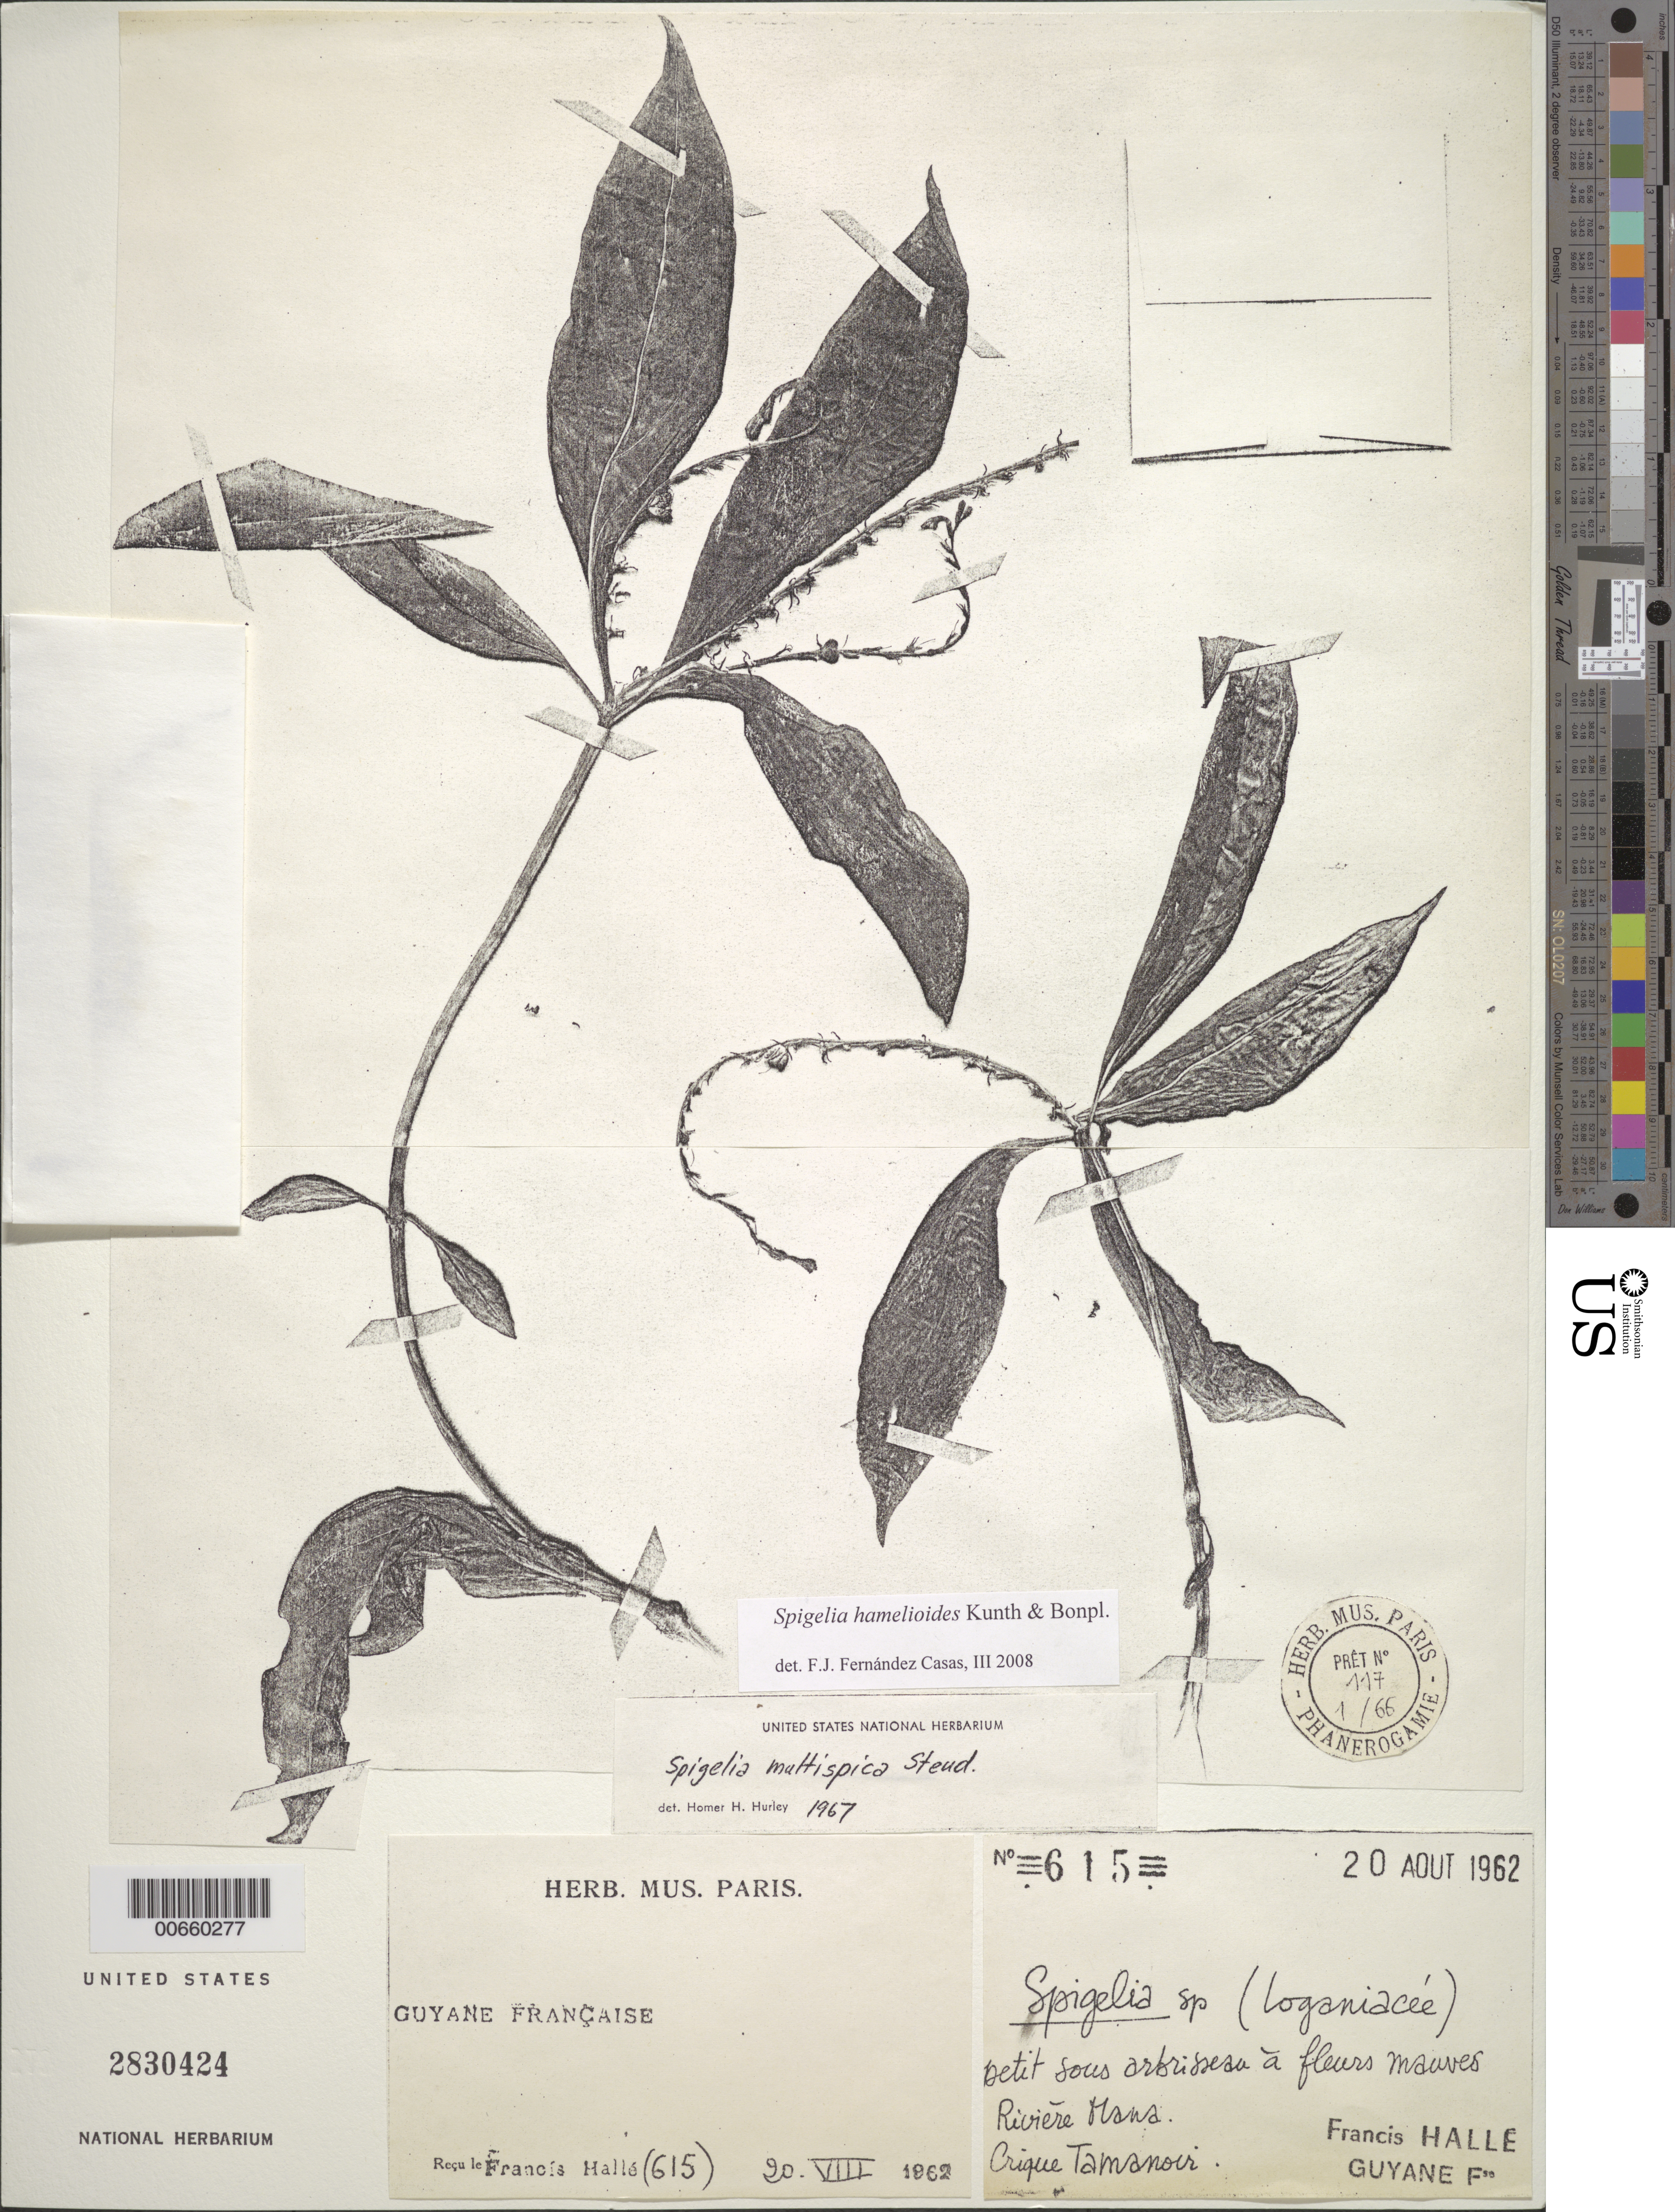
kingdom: Plantae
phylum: Tracheophyta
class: Magnoliopsida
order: Gentianales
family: Loganiaceae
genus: Spigelia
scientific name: Spigelia hamelioides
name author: Kunth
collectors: F. Hallé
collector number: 615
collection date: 1962-08-20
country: French Guiana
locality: Guyane Française, Riviére Mana. Crique Tamanoir.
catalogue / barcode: US 2830424